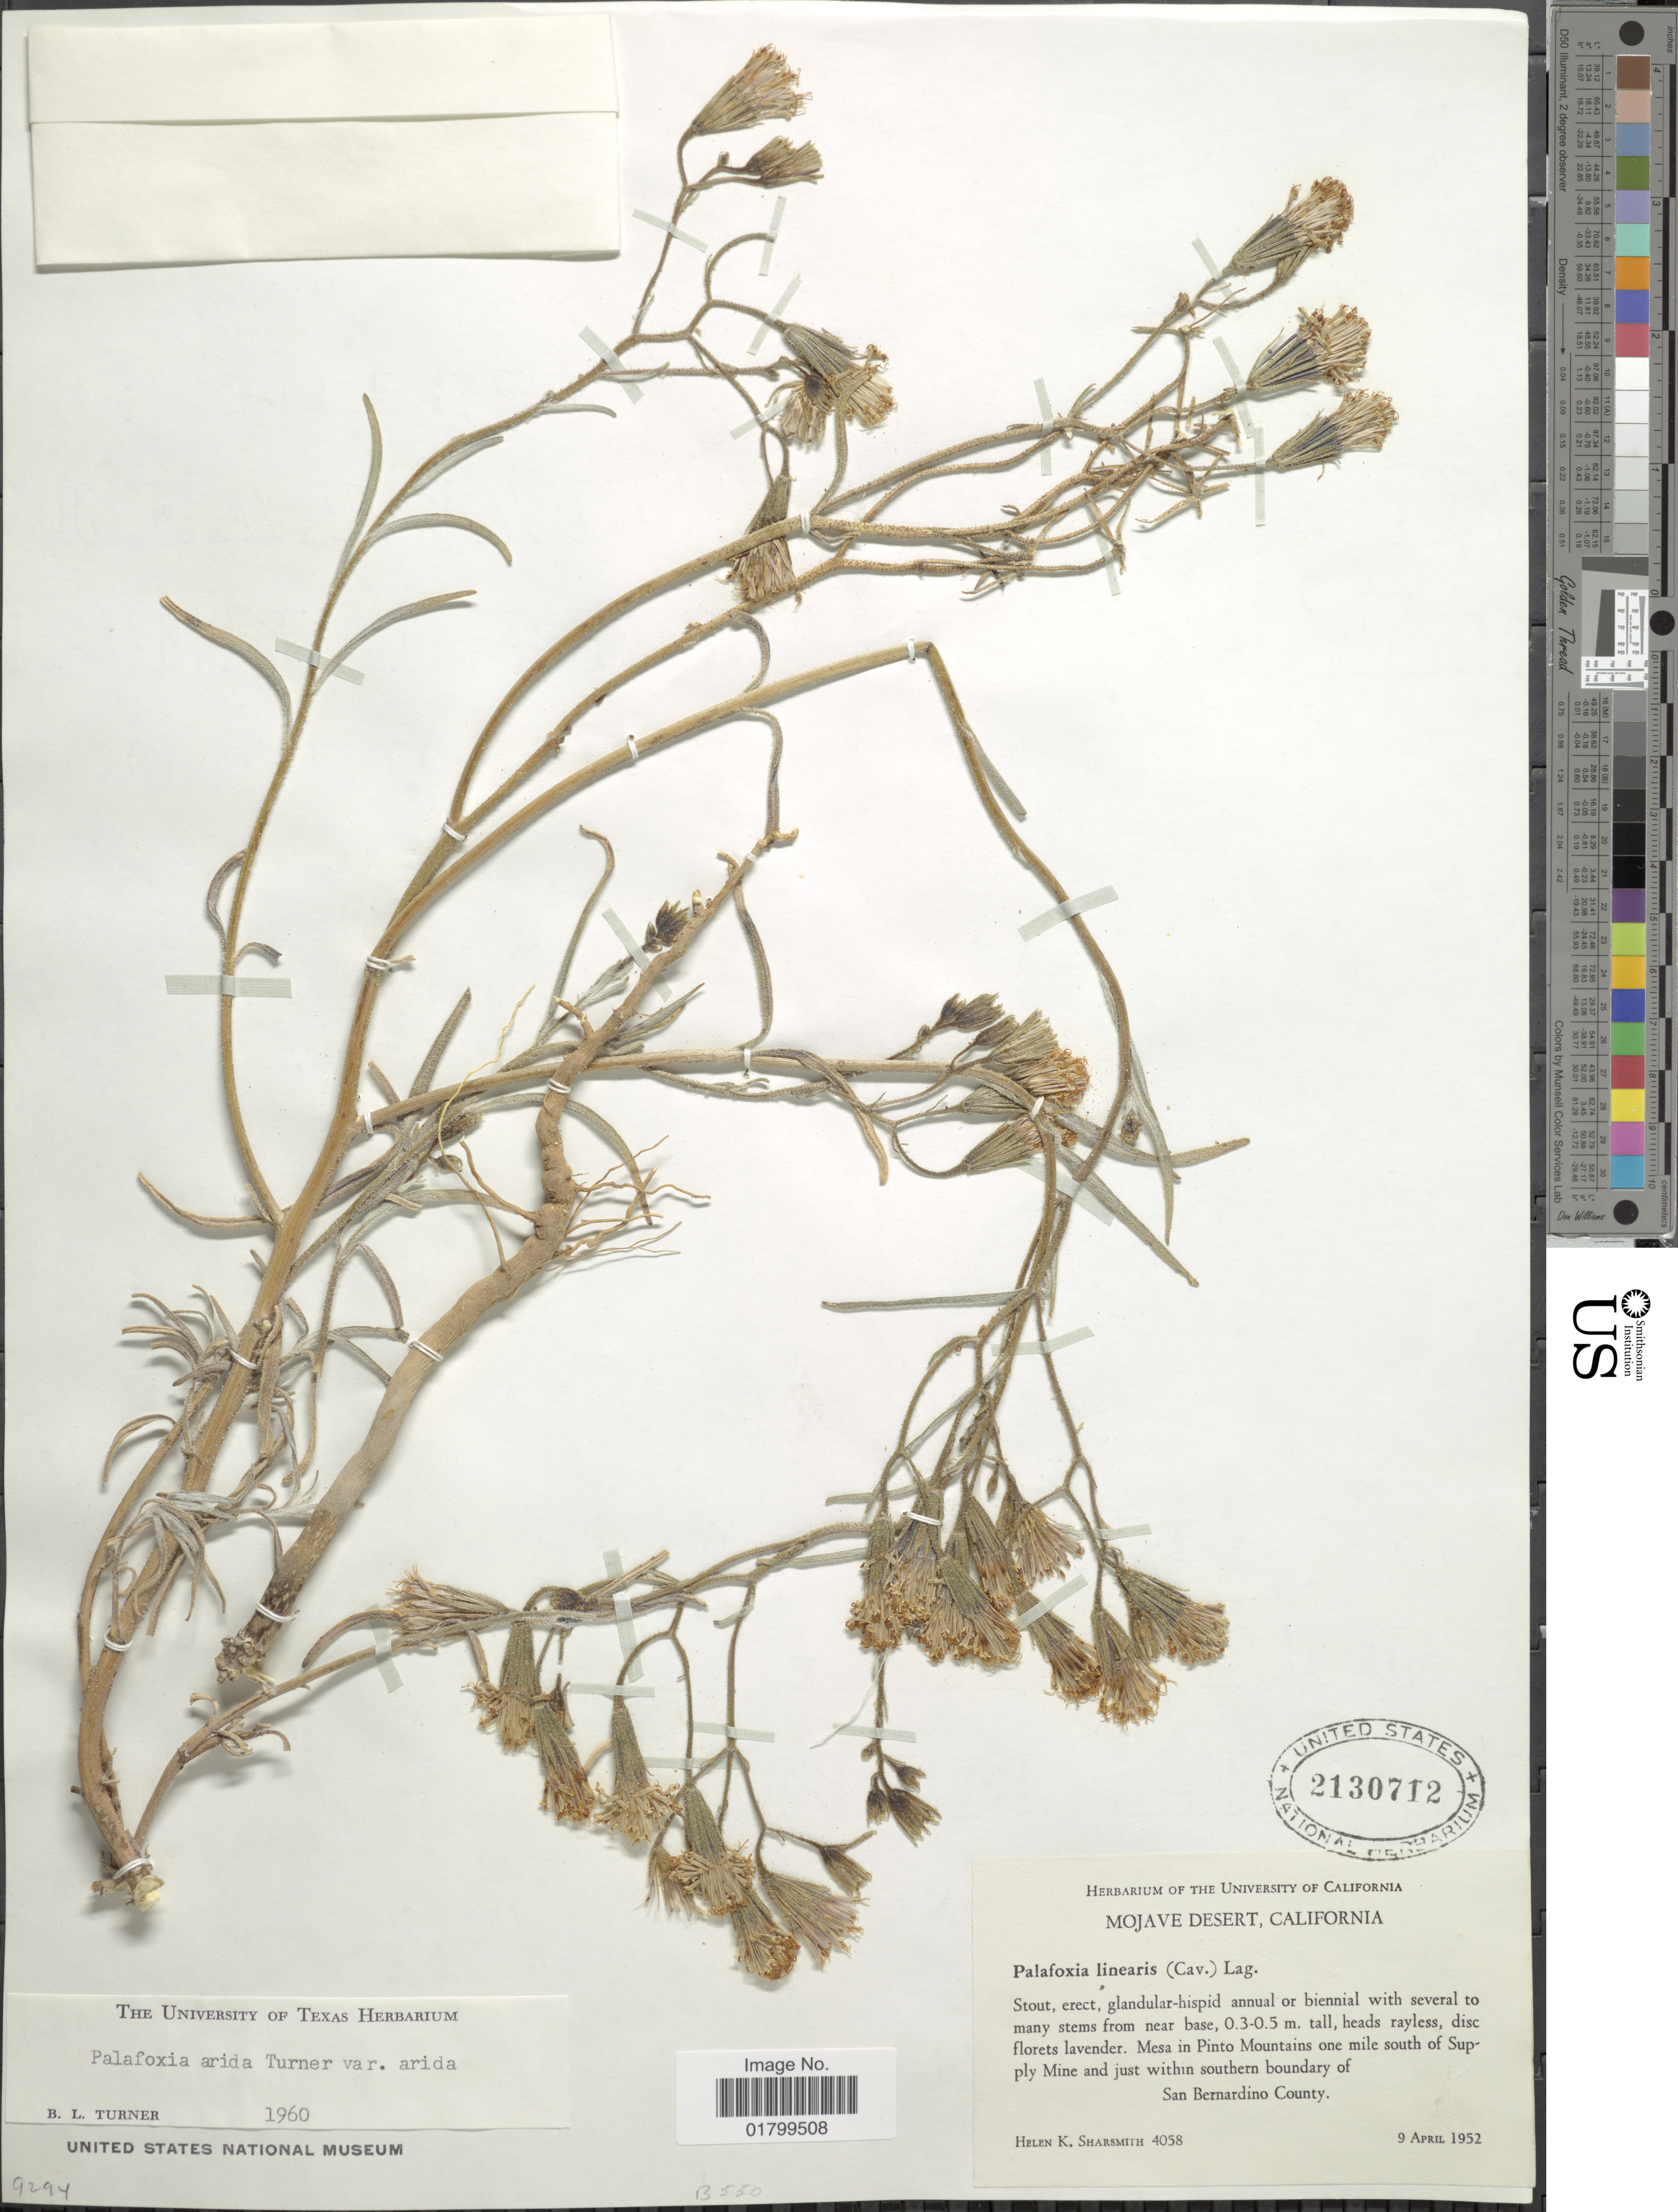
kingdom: Plantae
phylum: Tracheophyta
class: Magnoliopsida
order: Asterales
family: Asteraceae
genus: Palafoxia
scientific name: Palafoxia arida var. arida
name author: B.L. Turner & M.I. Morris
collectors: H. Sharsmith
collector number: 4058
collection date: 1952-04-09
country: United States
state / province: California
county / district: San Bernardino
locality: Mojave Desert, California, Mesa in Pinto Mountains on e mile south of Supply MIne and just within southern boundary of San Bernardino County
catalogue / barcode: US 2130712